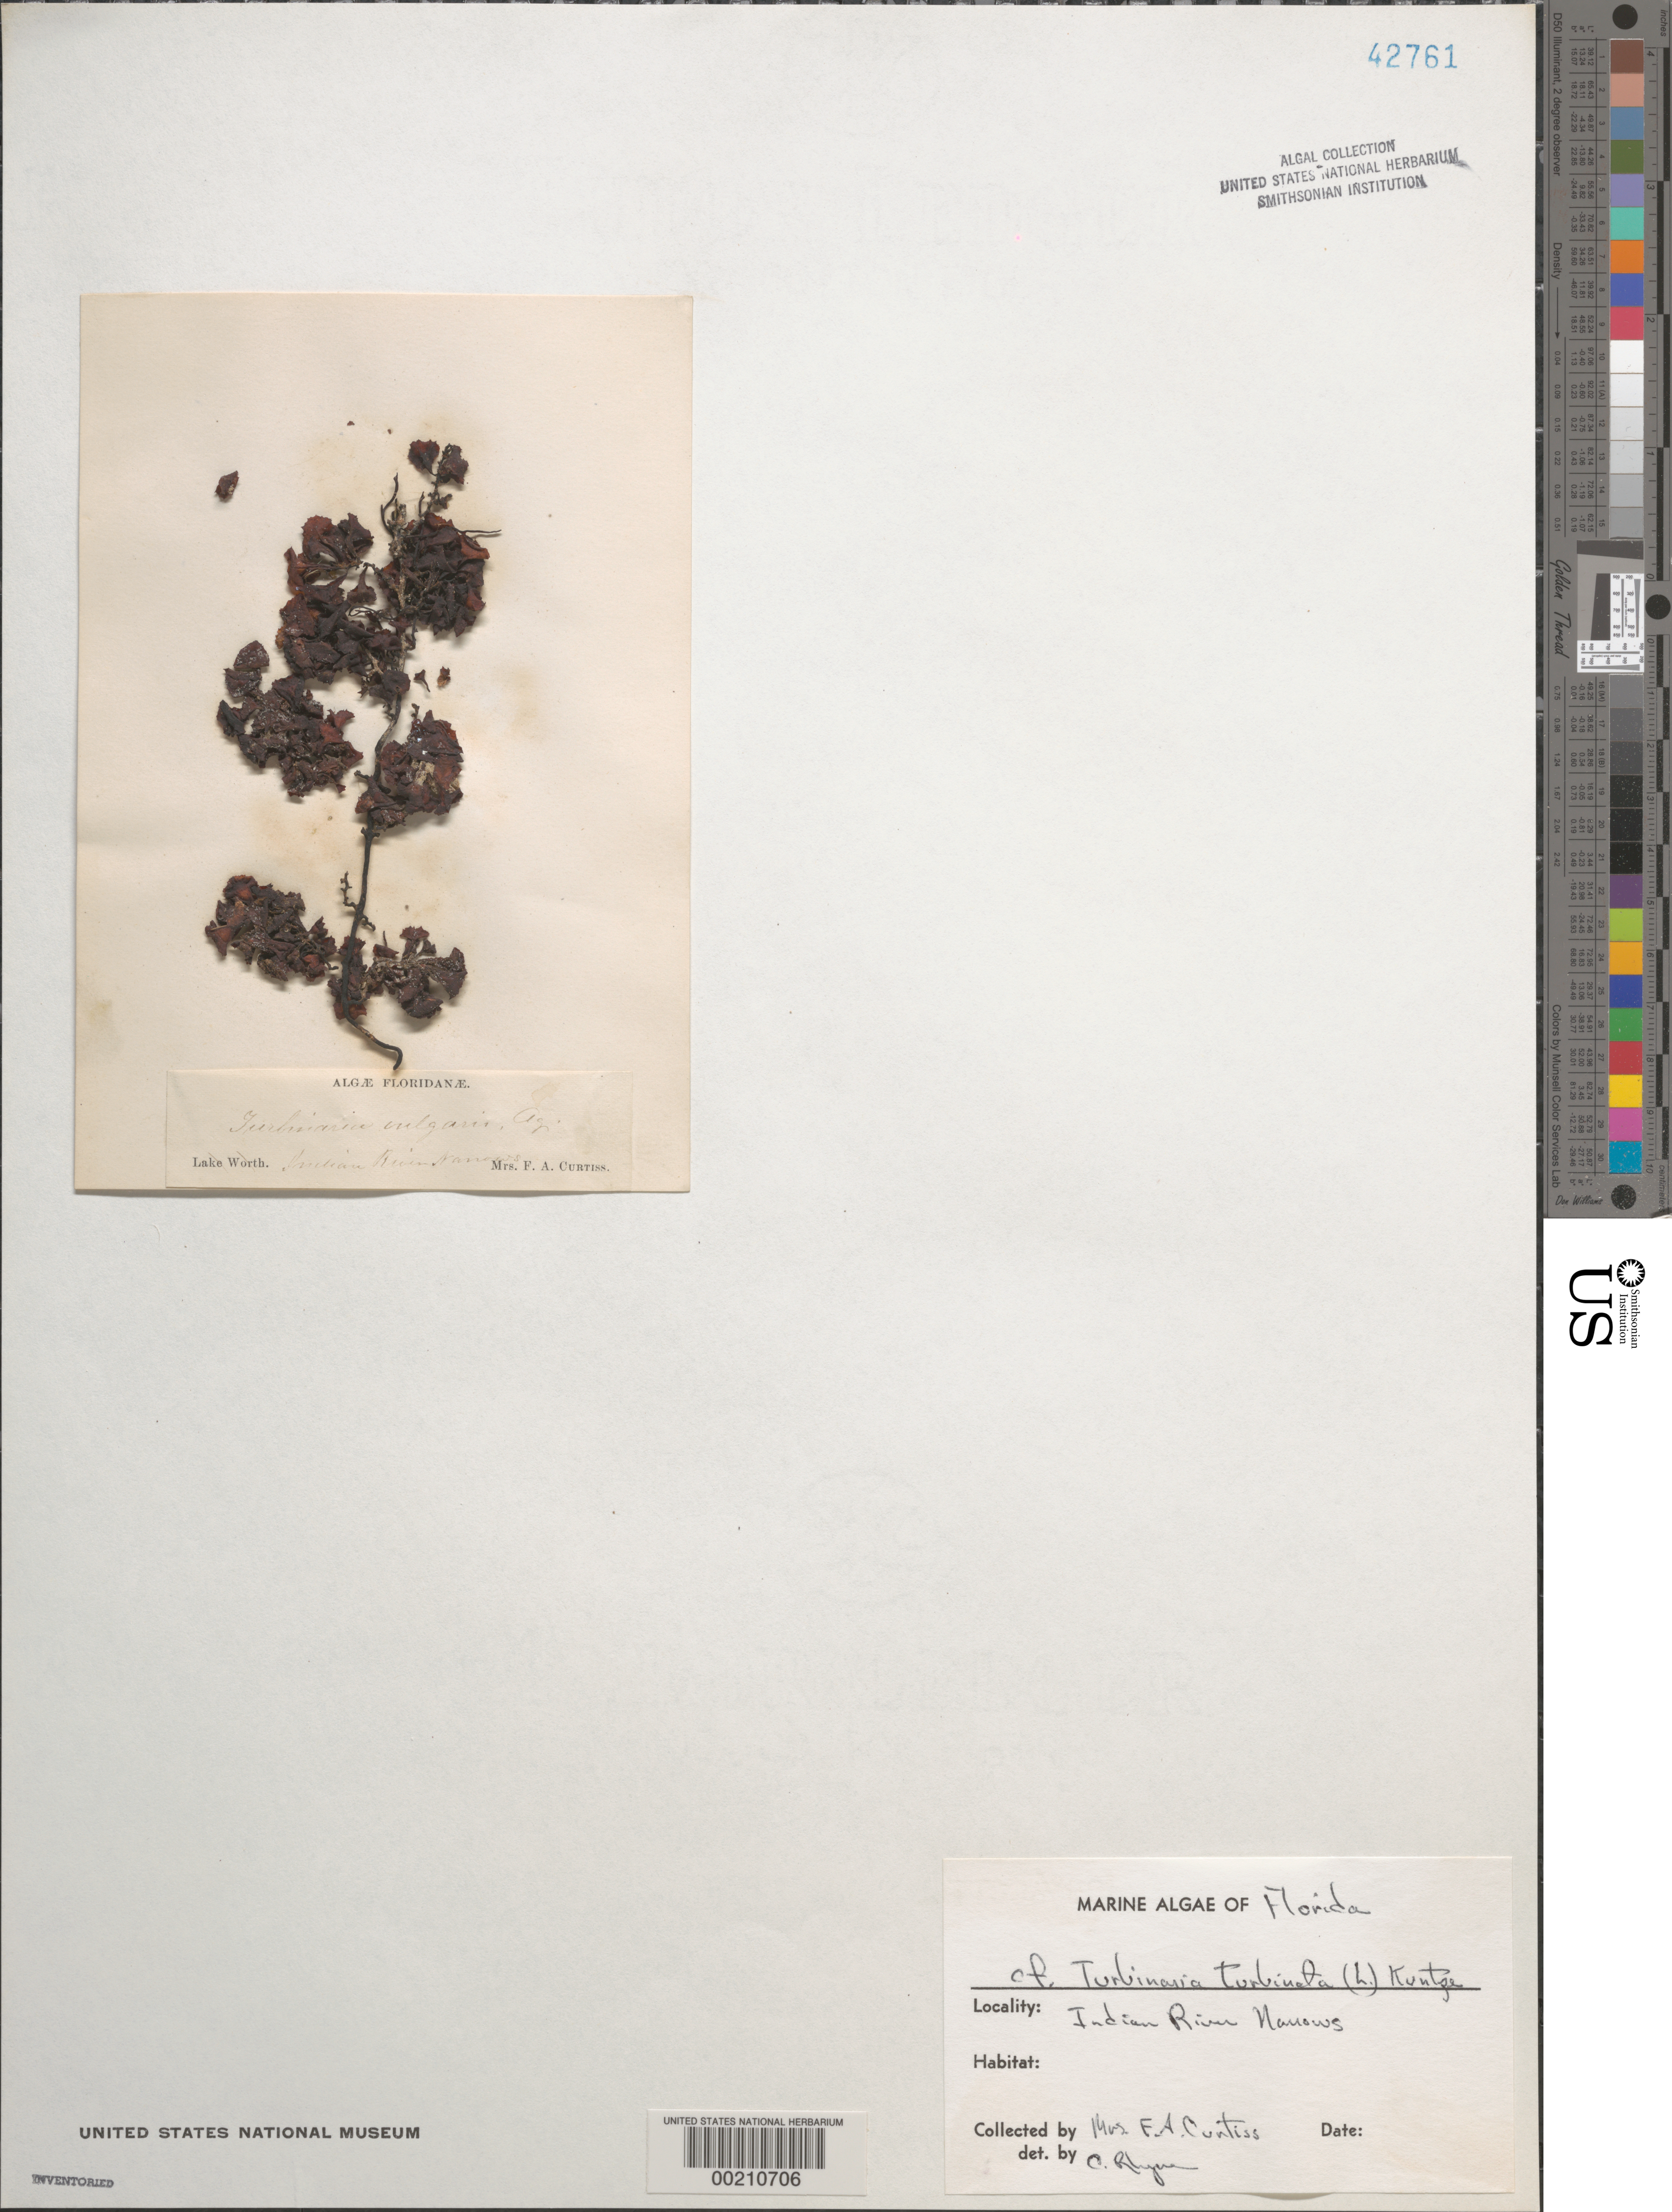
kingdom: Chromista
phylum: Ochrophyta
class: Phaeophyceae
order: Fucales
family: Sargassaceae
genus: Turbinaria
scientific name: Turbinaria turbinata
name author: (L.) Kuntze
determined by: Rhyne, C. F.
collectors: F. A. Curtiss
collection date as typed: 18--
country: United States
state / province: Florida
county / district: Saint Lucie County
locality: Indian River Narrows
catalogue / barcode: US 42761